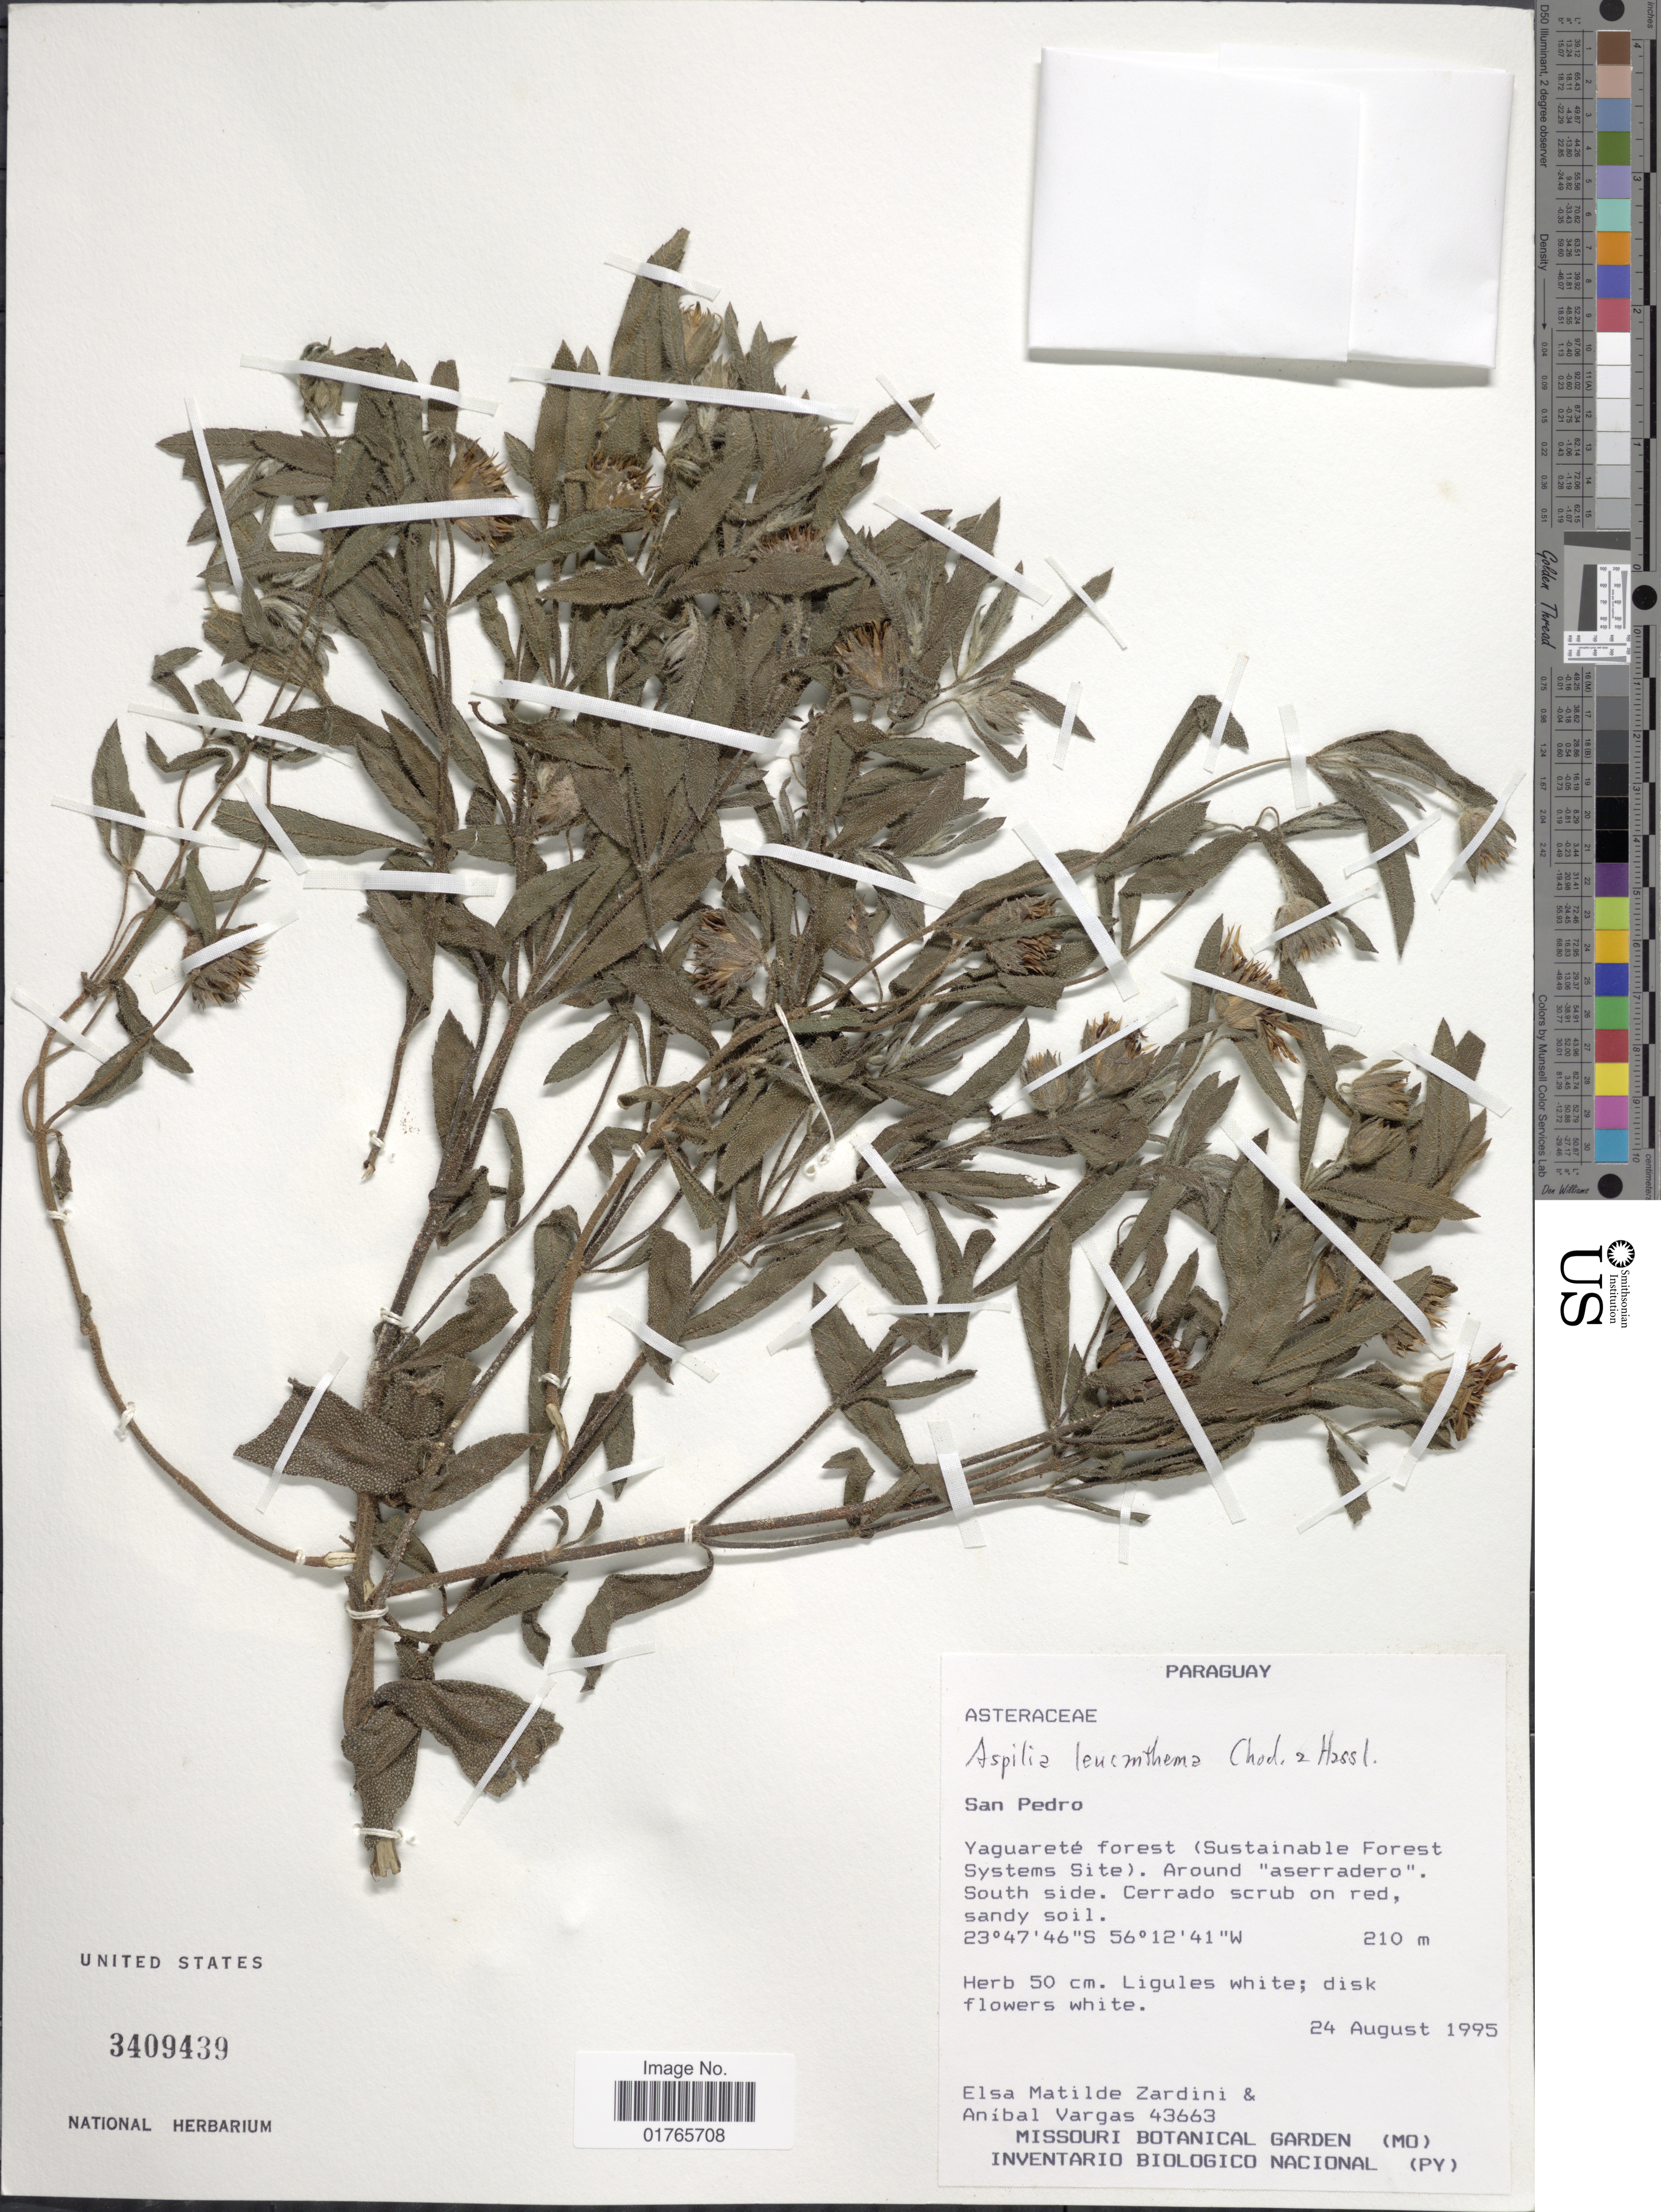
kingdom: Plantae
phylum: Tracheophyta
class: Magnoliopsida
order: Asterales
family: Asteraceae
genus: Aspilia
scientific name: Aspilia leucanthemum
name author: Chodat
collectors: E. M. Zardini & A. Vargas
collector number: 43663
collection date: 1995-08-24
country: Paraguay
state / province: San Pedro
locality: Yaguarete Forest (Sustainable Forest Systems Site)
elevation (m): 210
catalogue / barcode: US 3409439